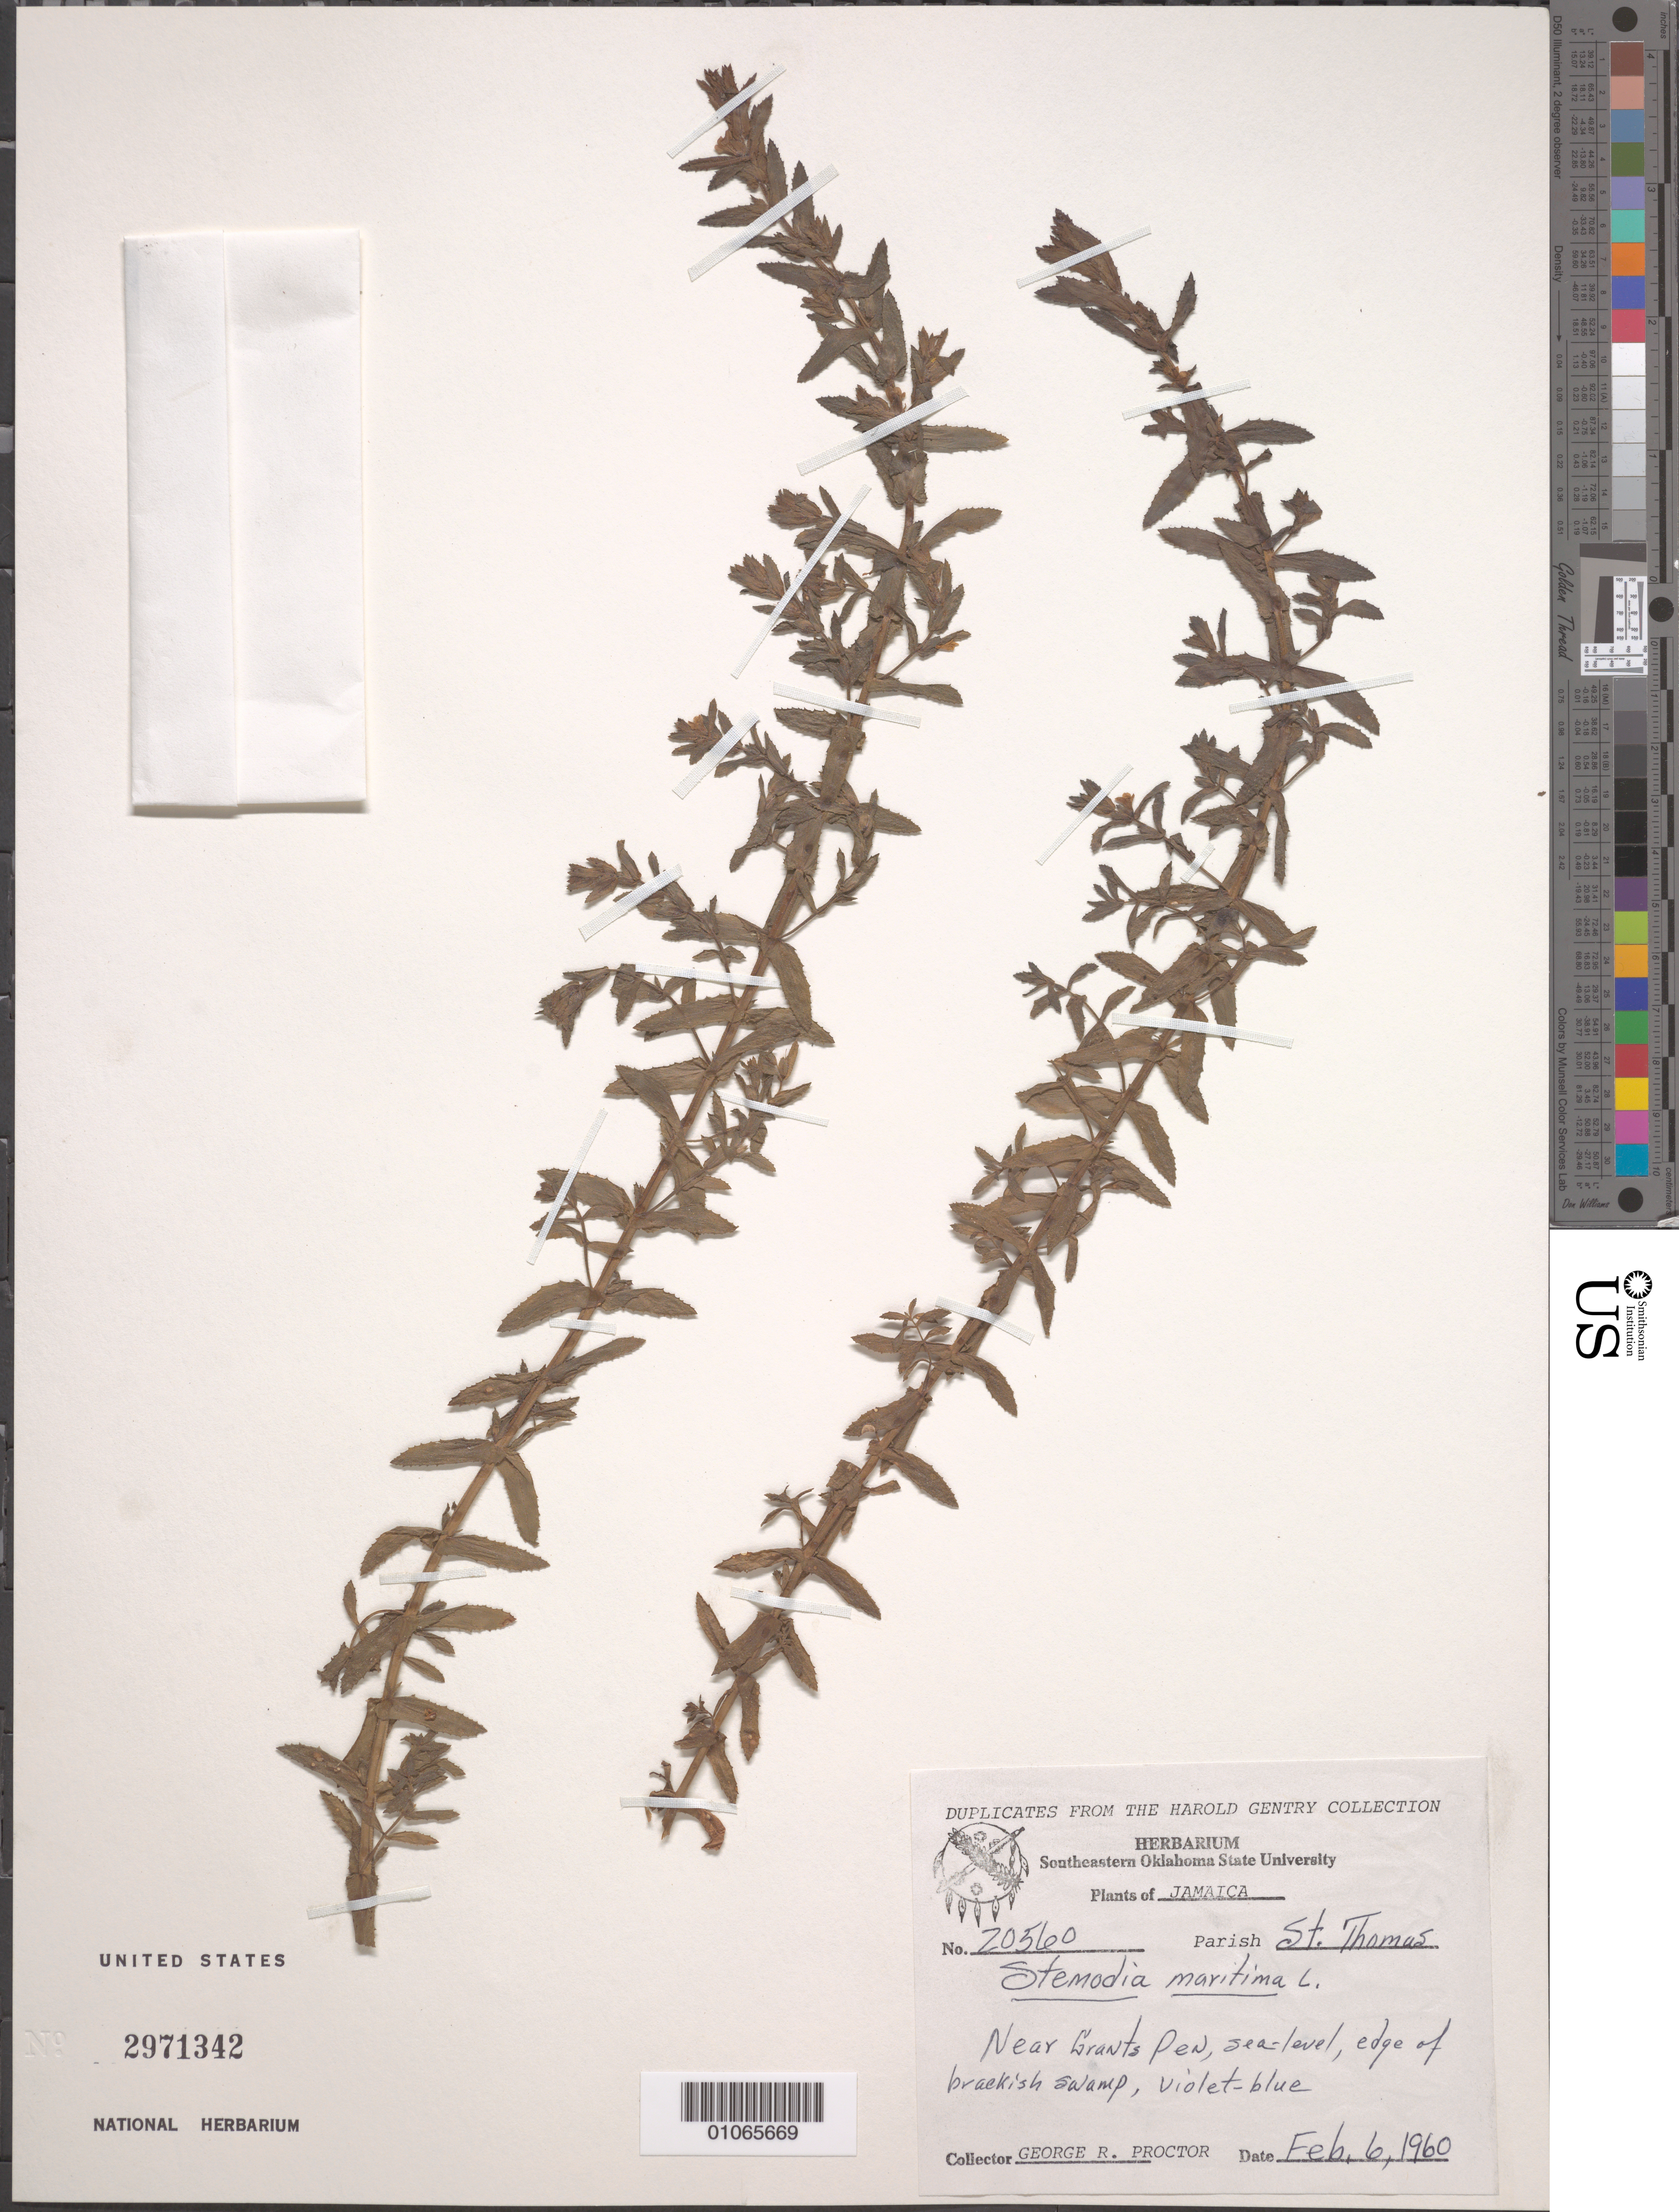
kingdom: Plantae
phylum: Tracheophyta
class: Magnoliopsida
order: Lamiales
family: Plantaginaceae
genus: Stemodia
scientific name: Stemodia maritima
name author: L.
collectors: G. R. Proctor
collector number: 20560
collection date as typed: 06 Feb 1960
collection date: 1960-02-06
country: Jamaica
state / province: Saint Thomas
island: Jamaica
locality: Near Grants pen, sea-level, edge of brackish swamp.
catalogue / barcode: US 2971342